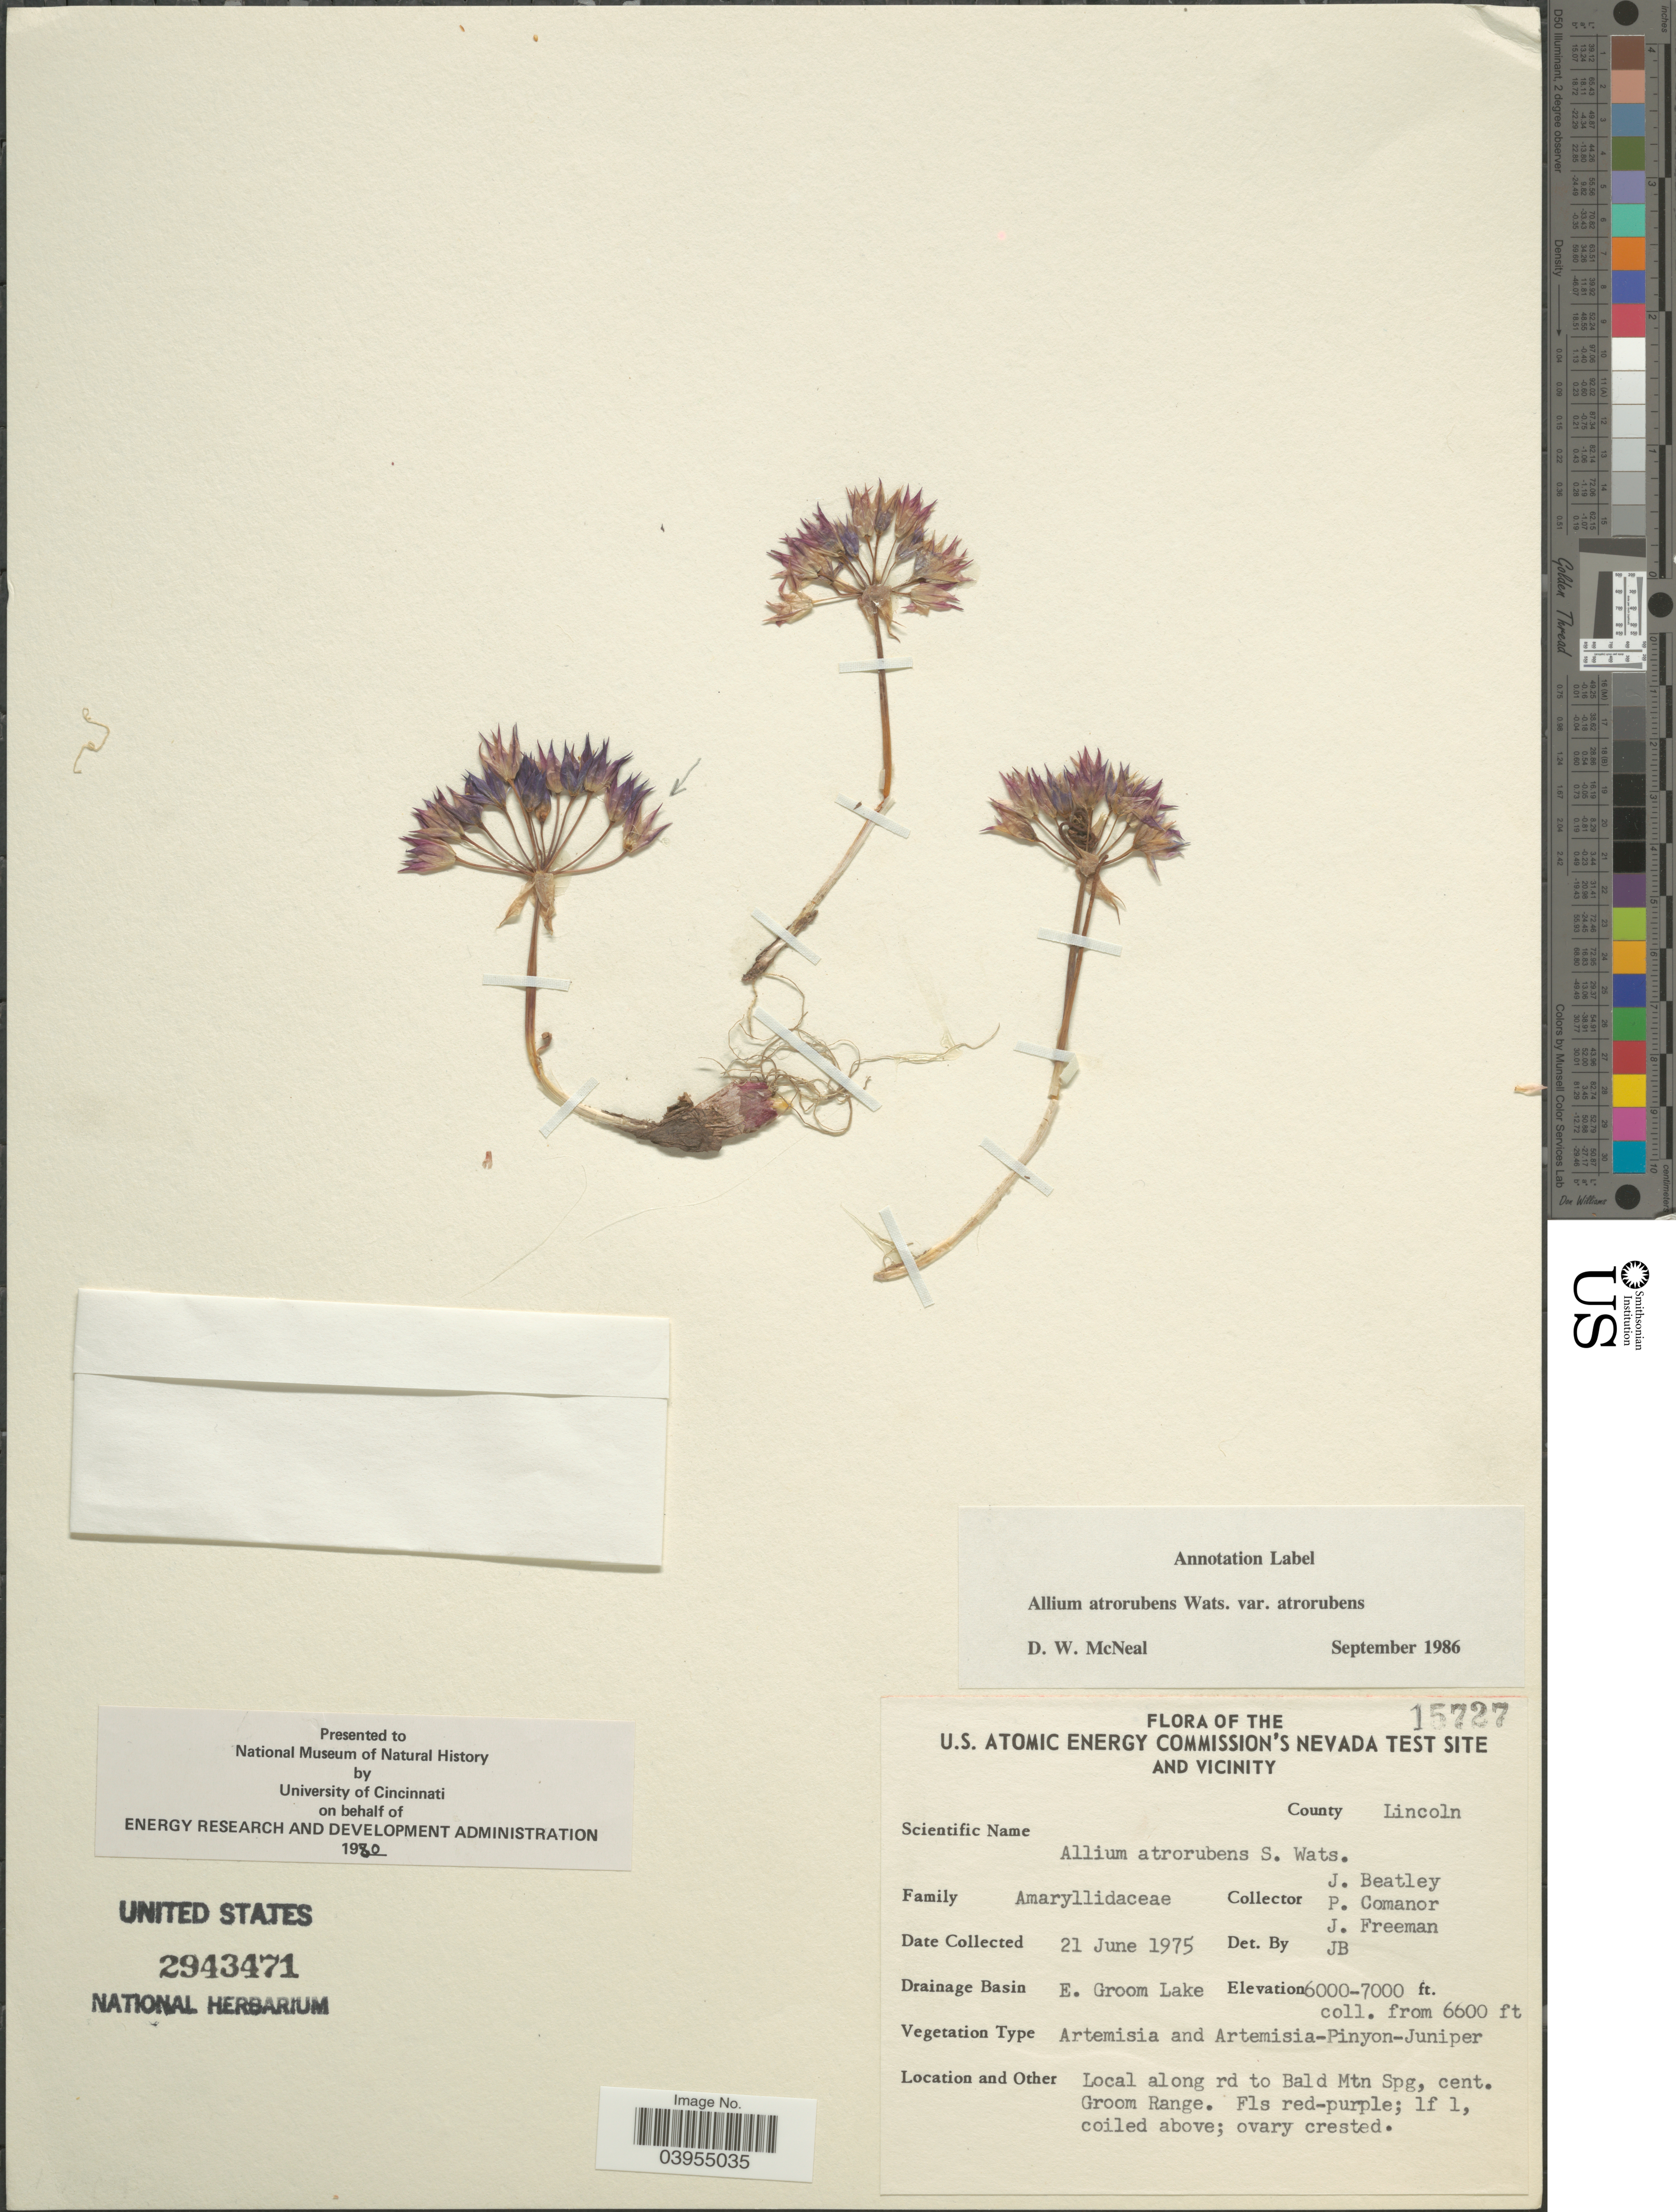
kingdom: Plantae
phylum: Tracheophyta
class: Liliopsida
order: Asparagales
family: Amaryllidaceae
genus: Allium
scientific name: Allium atrorubens var. atrorubens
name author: S. Watson in C. King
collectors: J. C. Beatley, P. Comanor & J. Freeman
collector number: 15727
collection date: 1975-06-21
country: United States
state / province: Nevada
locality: U.S. Atomic Energy Commission's Nevada Test Site and Vicinity. County Lincoln. Drainage Basin E. Groom Lake. Local along rd to Bald Mtn Spg, cent. Groom Range.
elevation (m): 1829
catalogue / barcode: US 2943471